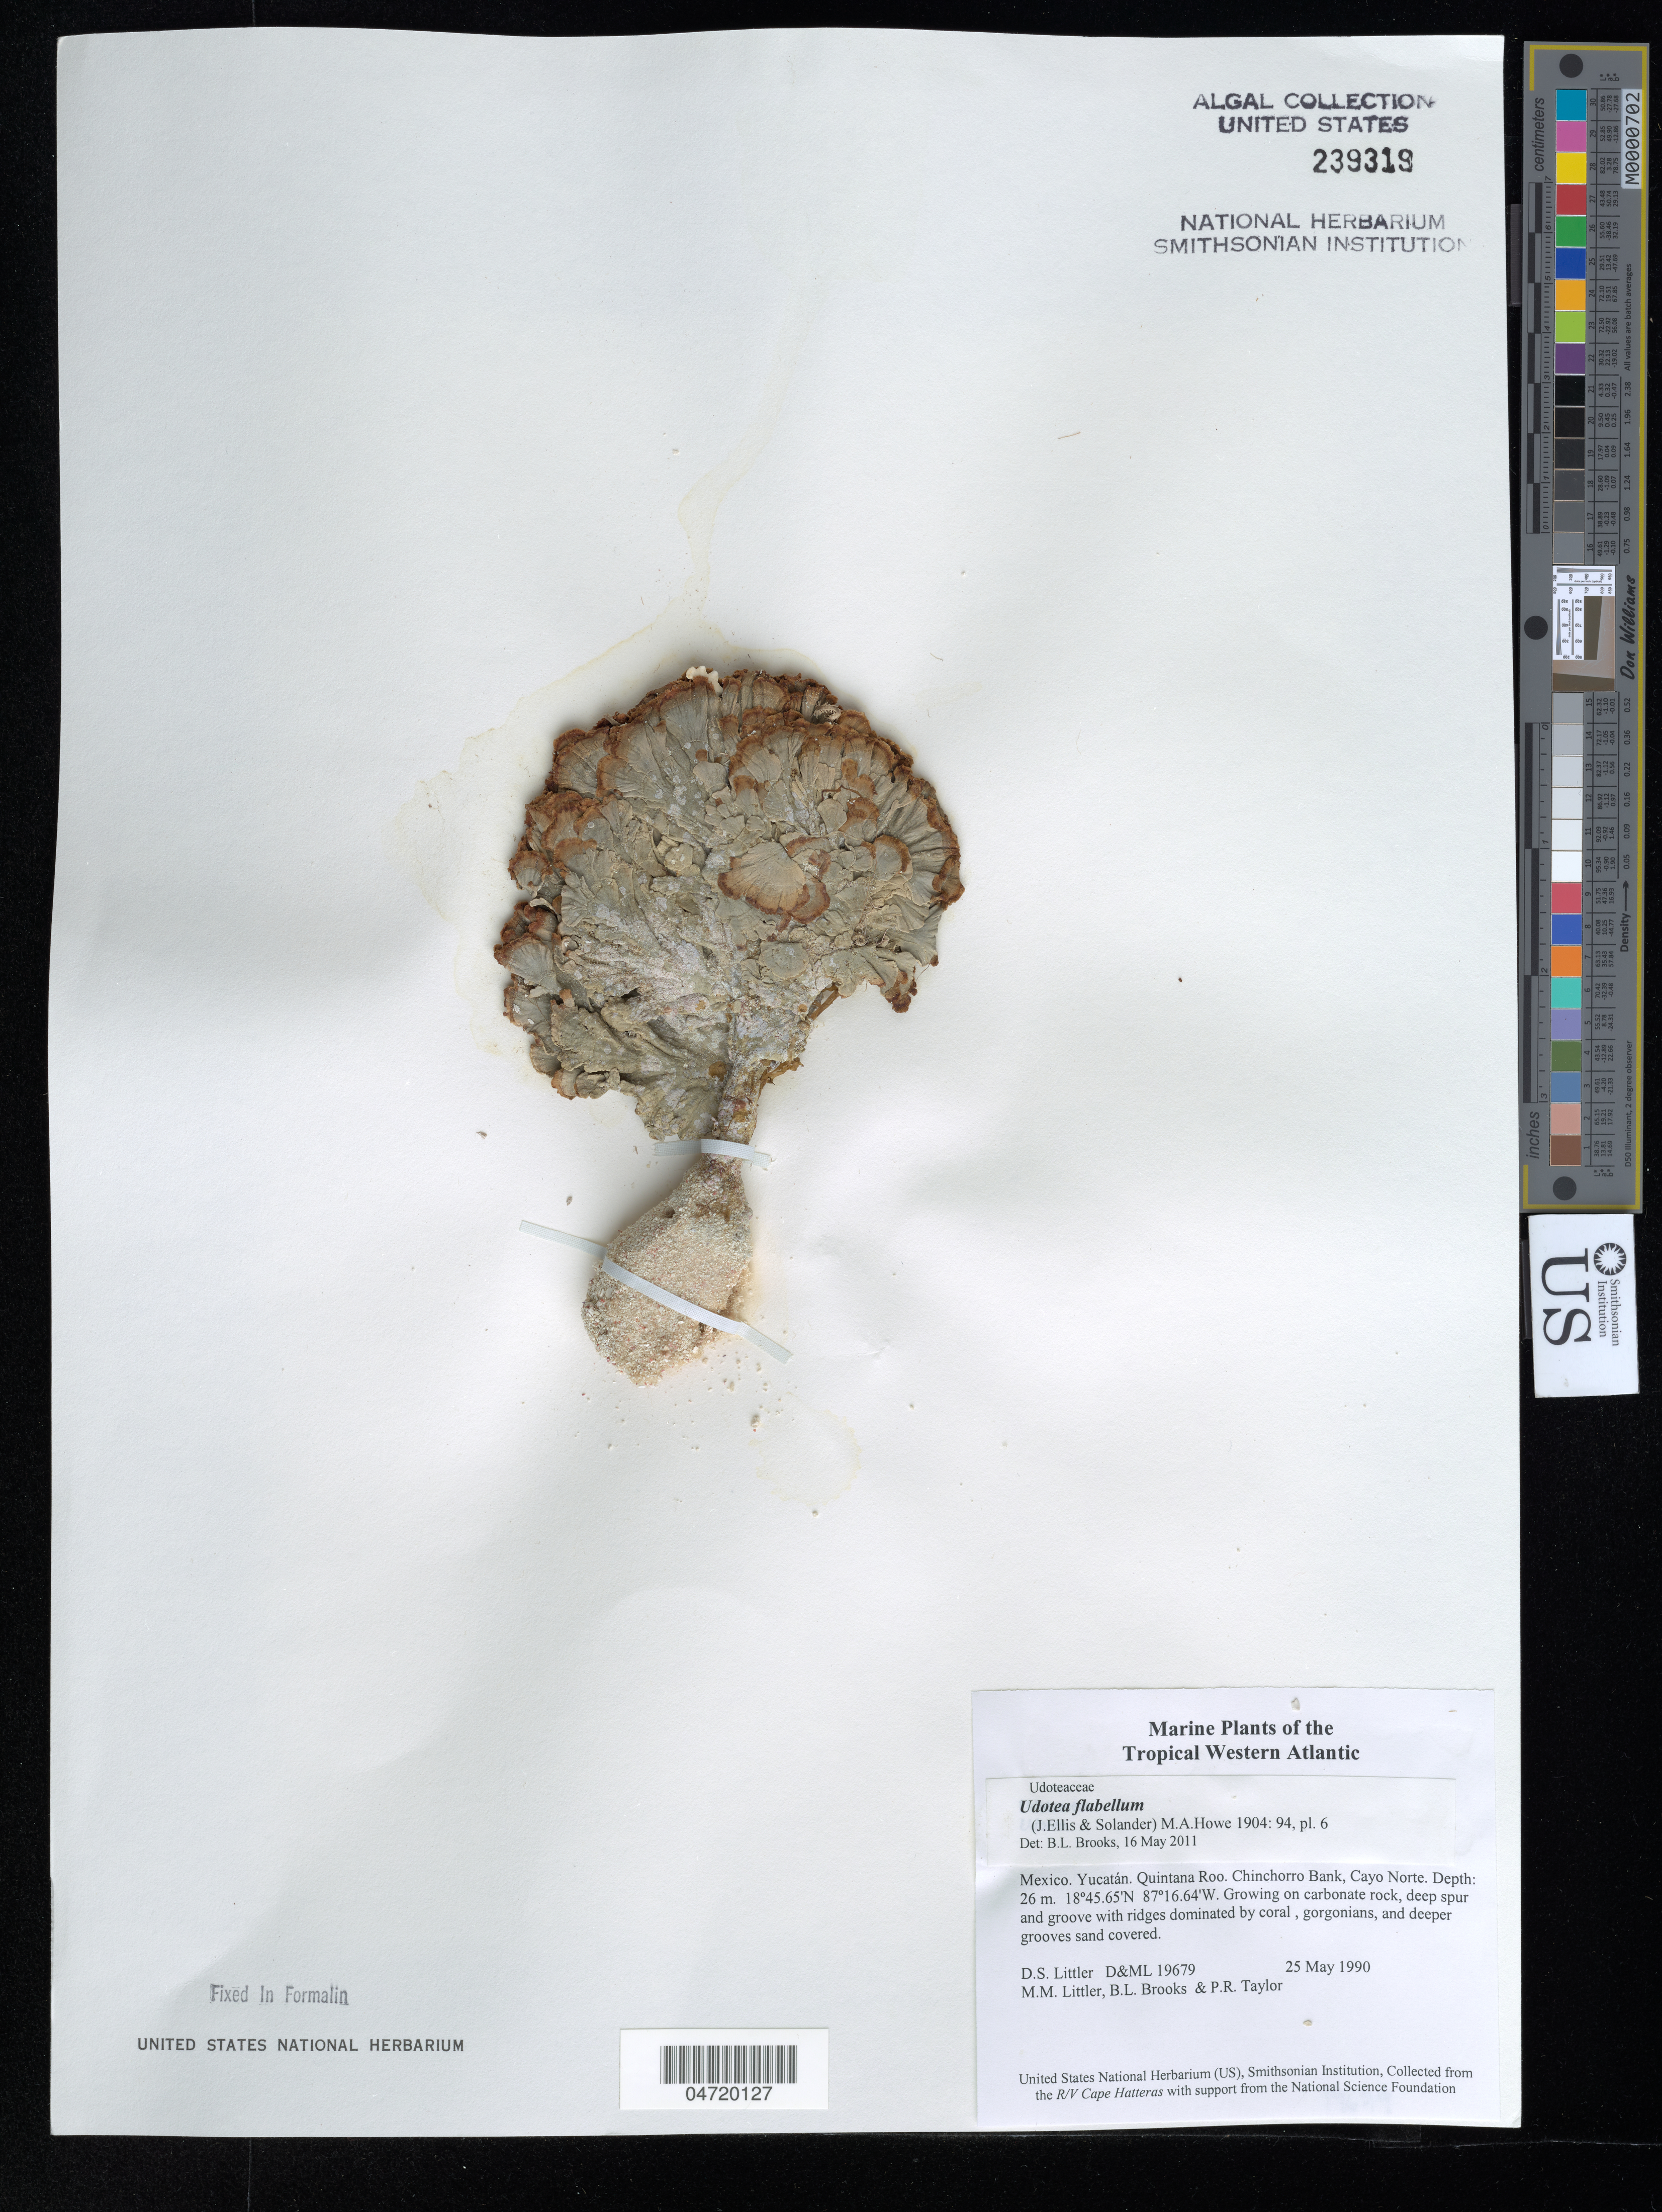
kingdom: Plantae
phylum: Chlorophyta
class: Ulvophyceae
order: Bryopsidales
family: Udoteaceae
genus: Udotea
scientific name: Udotea flabellum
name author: (J. Ellis & Sol.) M. Howe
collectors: D. S. Littler, M. M. Littler, B. Brooks & P. R. Taylor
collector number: D&ML 19679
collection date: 1990-05-25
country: Mexico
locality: The Tropical Western Atlantic. Yucatán. Quintana Roo. Chinchorro Bank, Cayo Norte.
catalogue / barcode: US 239319